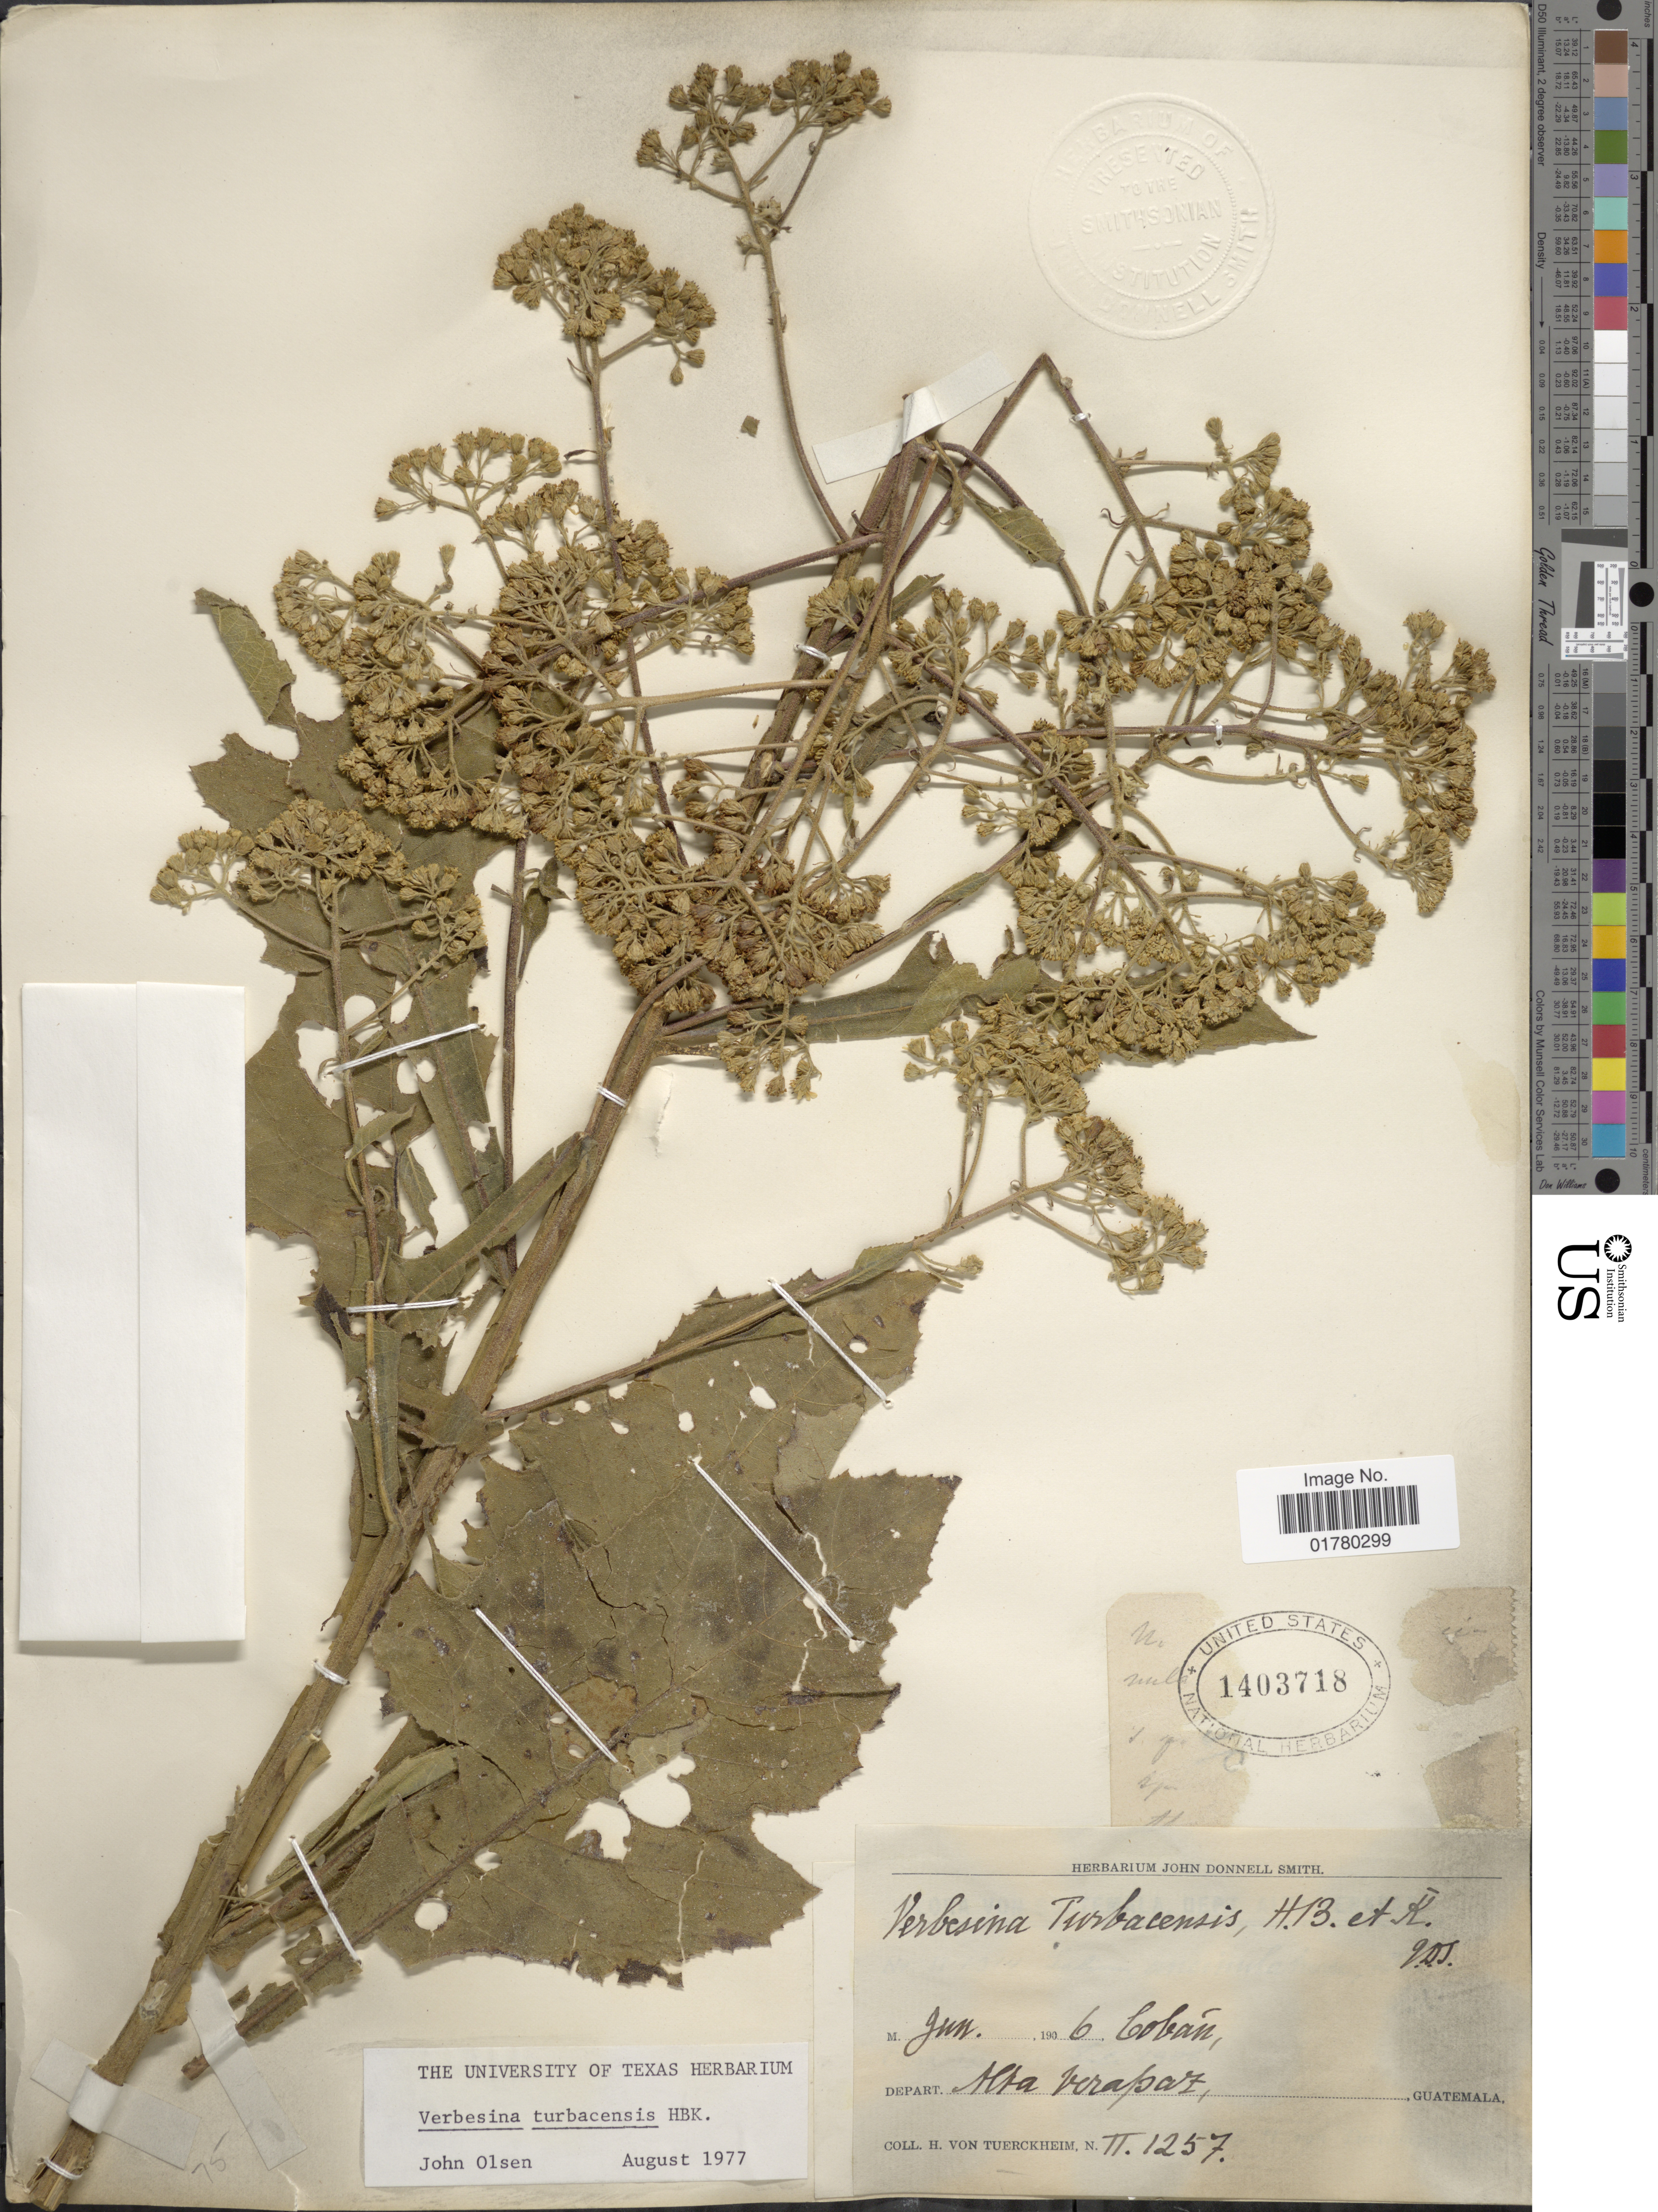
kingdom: Plantae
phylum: Tracheophyta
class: Magnoliopsida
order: Asterales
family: Asteraceae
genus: Verbesina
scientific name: Verbesina turbacensis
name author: Kunth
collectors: H. von Tuerckheim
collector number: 1257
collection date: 1906-06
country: Guatemala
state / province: Alta Verapaz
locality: Cobán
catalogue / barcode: US 1403718